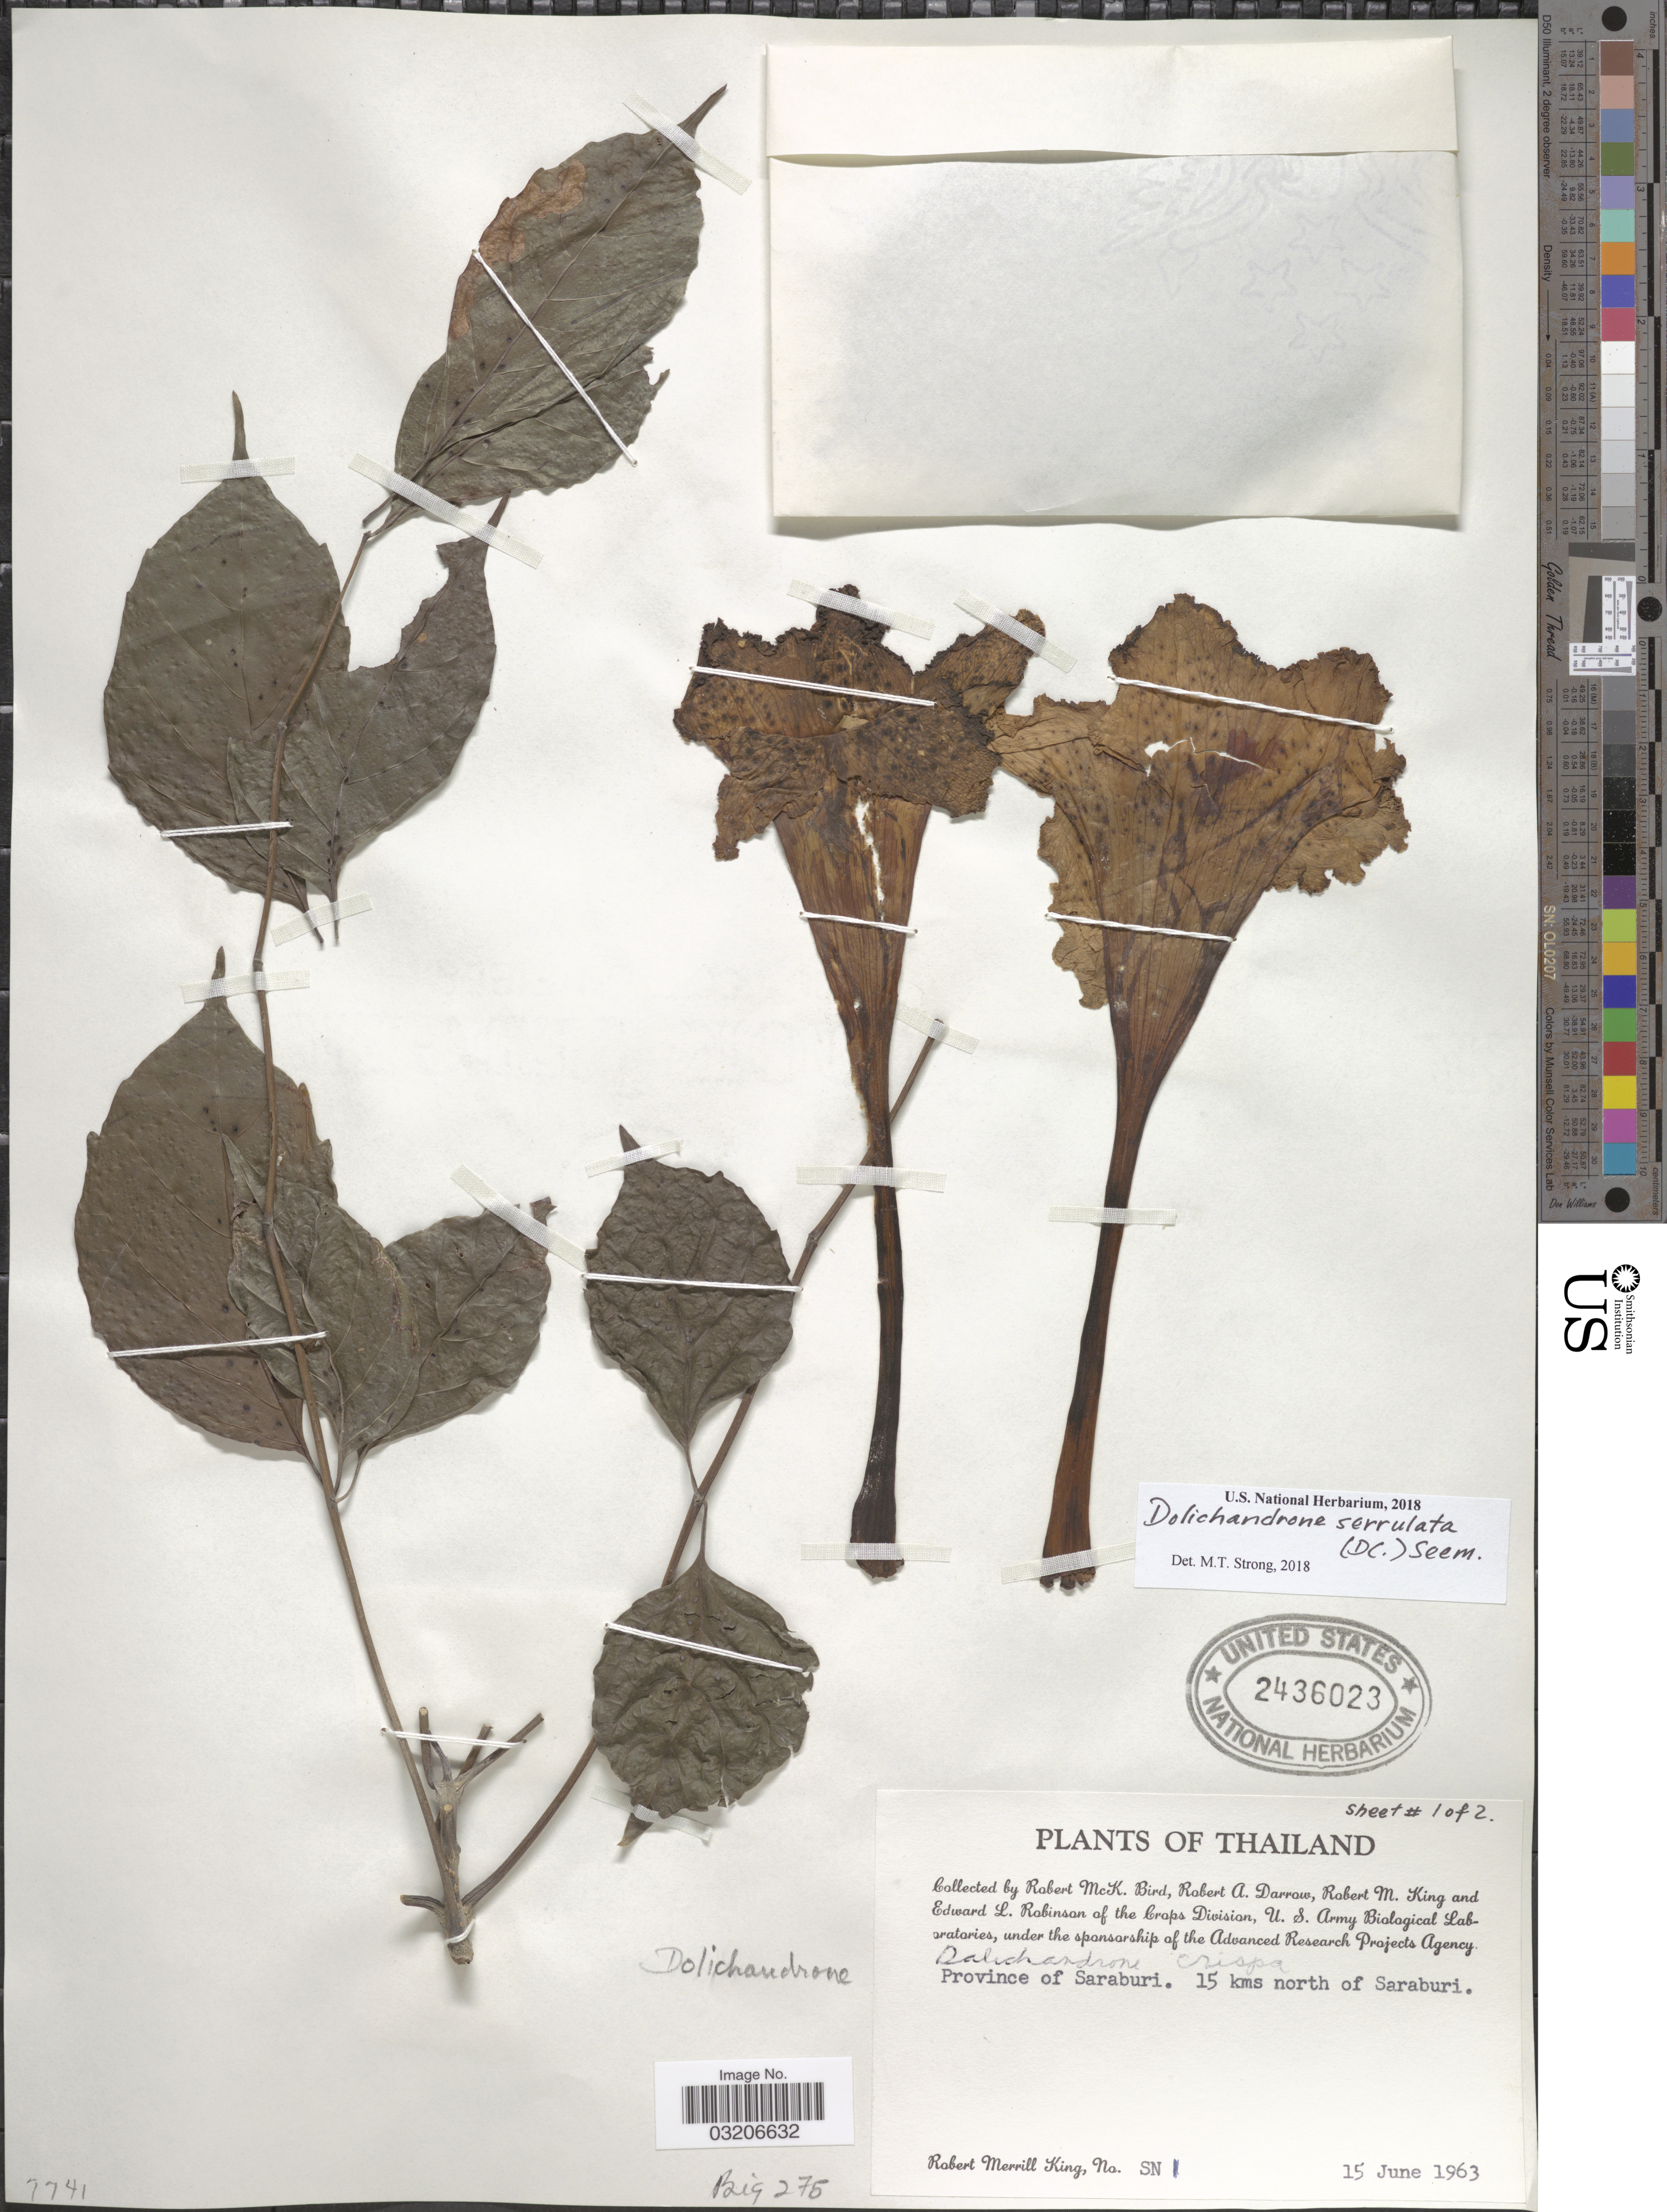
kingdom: Plantae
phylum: Tracheophyta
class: Magnoliopsida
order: Lamiales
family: Bignoniaceae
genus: Dolichandrone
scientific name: Dolichandrone serrulata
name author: (Wall. ex DC.) Seem.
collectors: R. M. Bird, R. A. Darrow, R. M. King & E. L. Robinson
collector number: SN1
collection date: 1963-06-15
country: Thailand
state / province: Saraburi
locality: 15 kms north of Saraburi.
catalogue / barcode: US 2436023